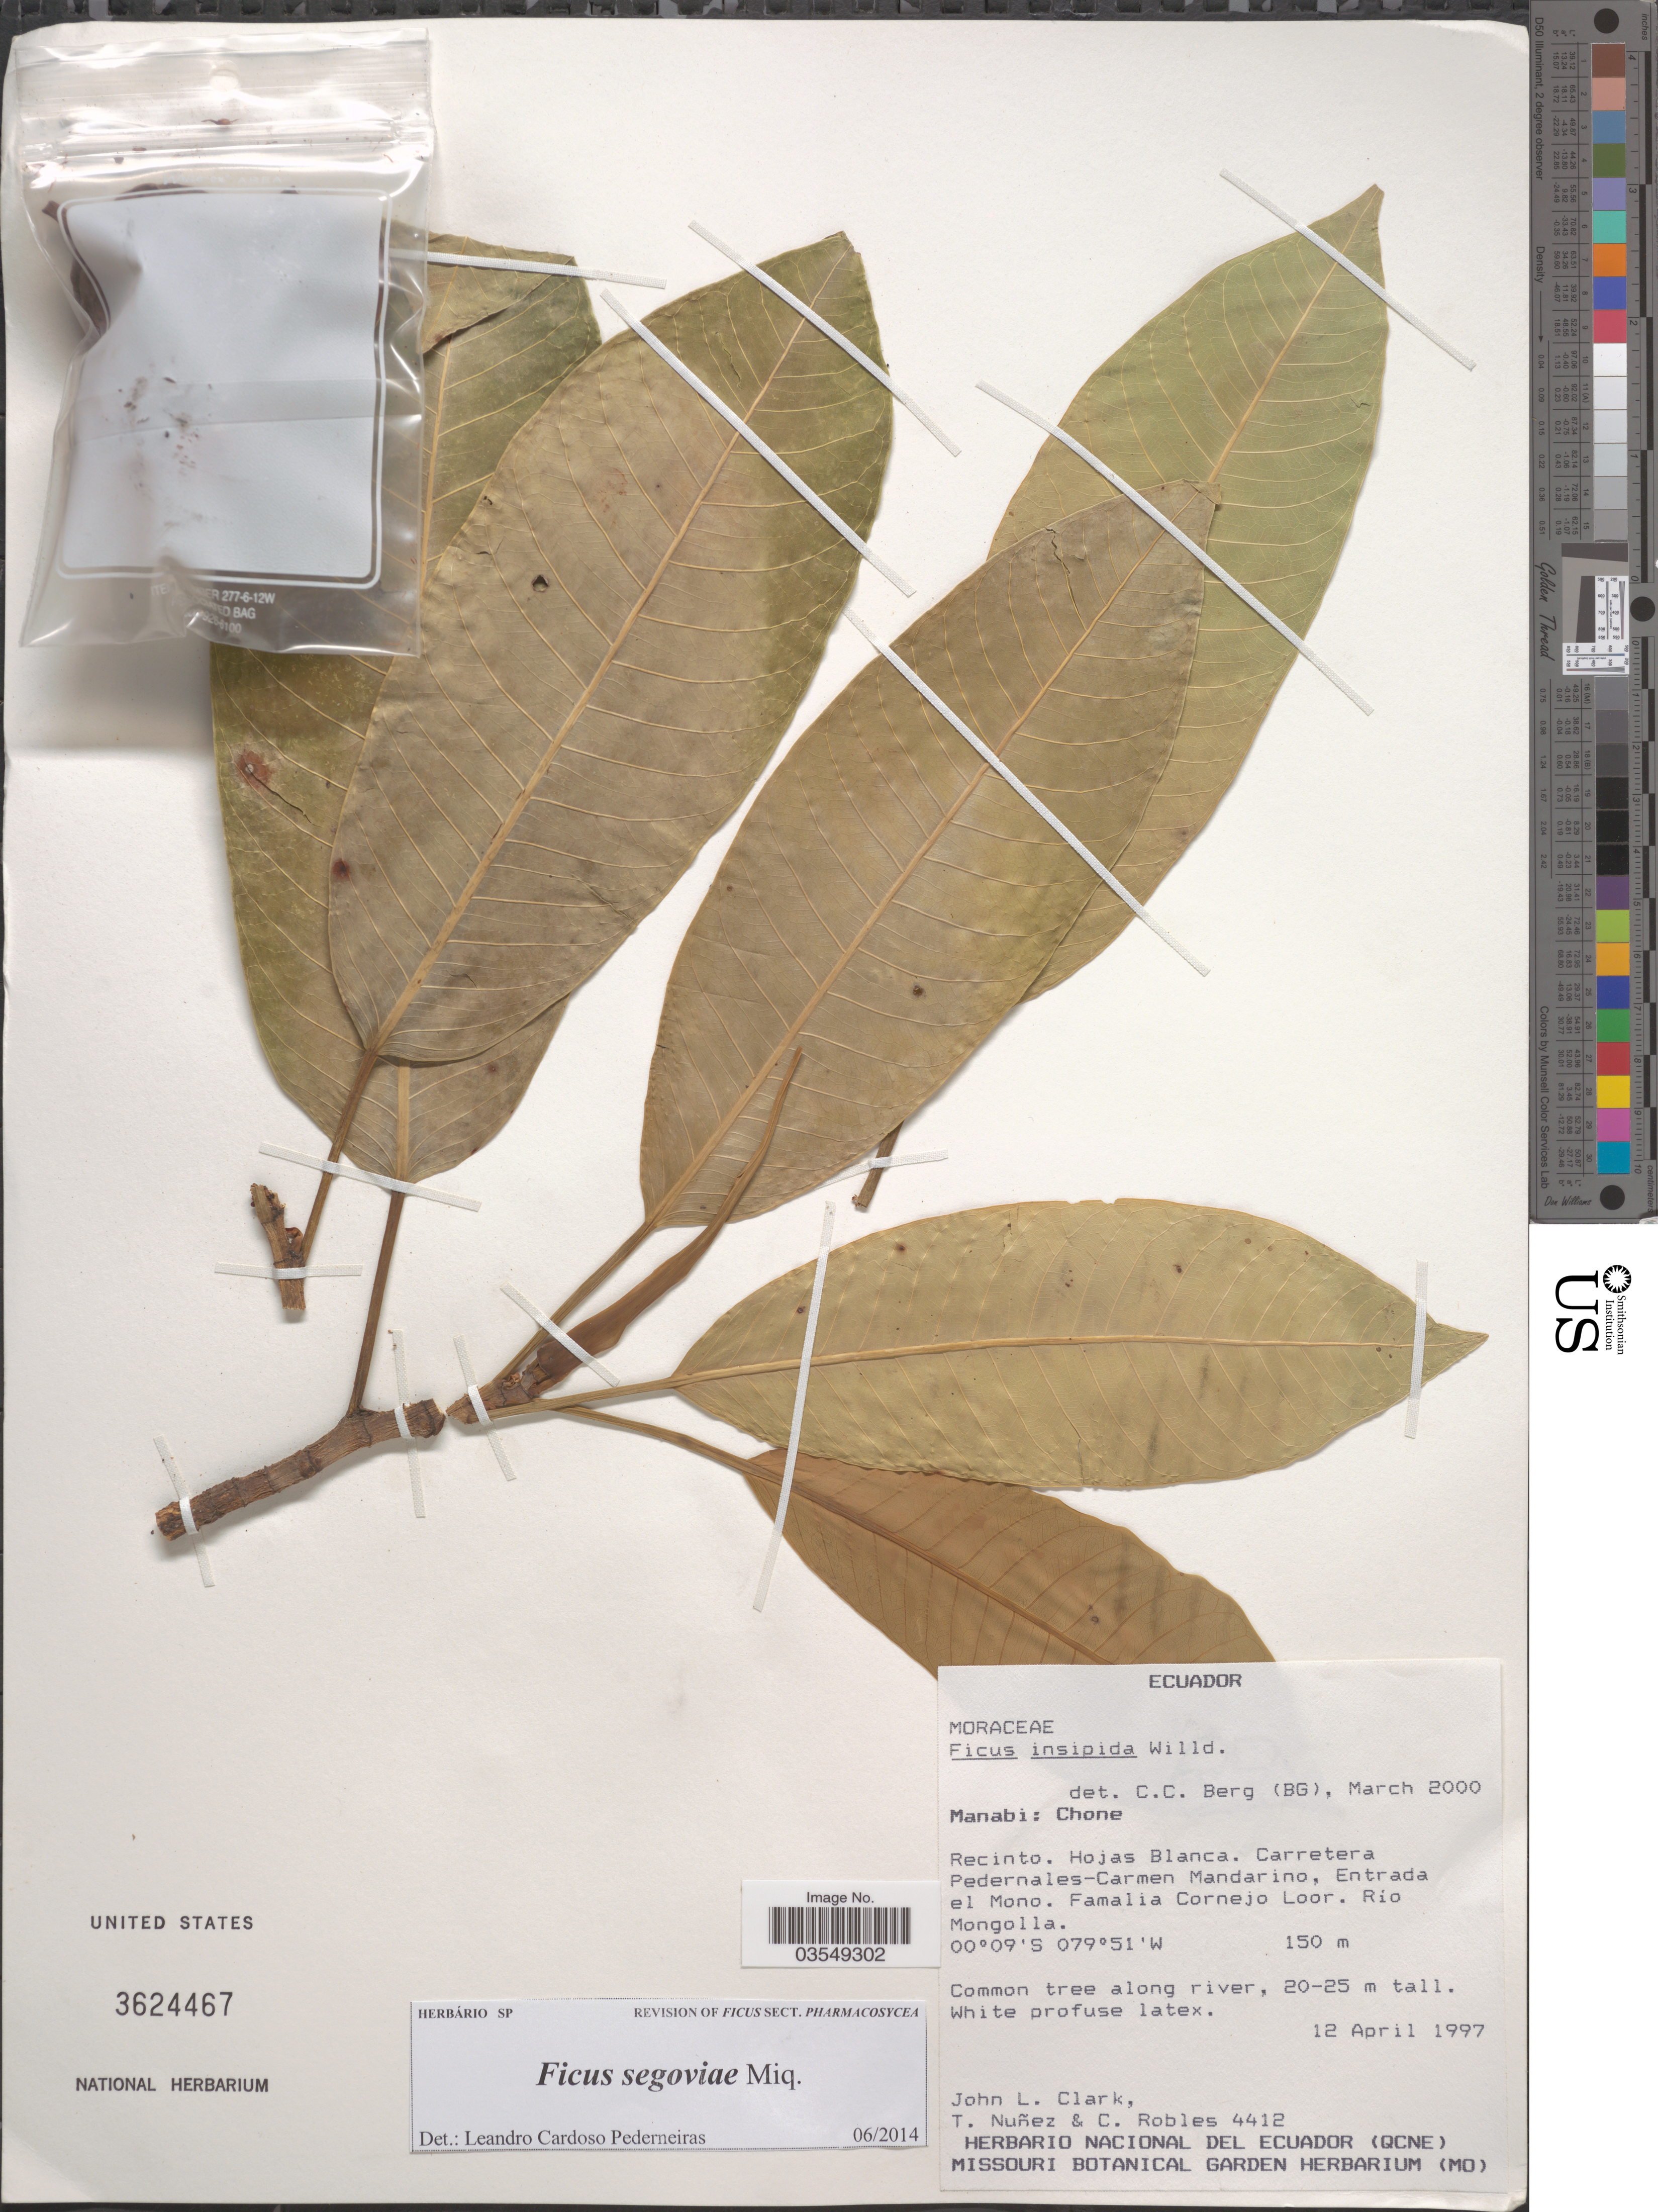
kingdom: Plantae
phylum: Tracheophyta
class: Magnoliopsida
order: Rosales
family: Moraceae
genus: Ficus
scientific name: Ficus segoviae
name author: Miq.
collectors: J. L. Clark, T. Núñez & C. Robles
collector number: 4412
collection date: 1997-04-12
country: Ecuador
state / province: Manabí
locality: Chone. Recinto. Hojas Blanca, Carretera Pedernales-Carmen Mandarino, Entrada el Mono. Famalia Cornejo Loor. Río Mongolla.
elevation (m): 150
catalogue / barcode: US 3624467